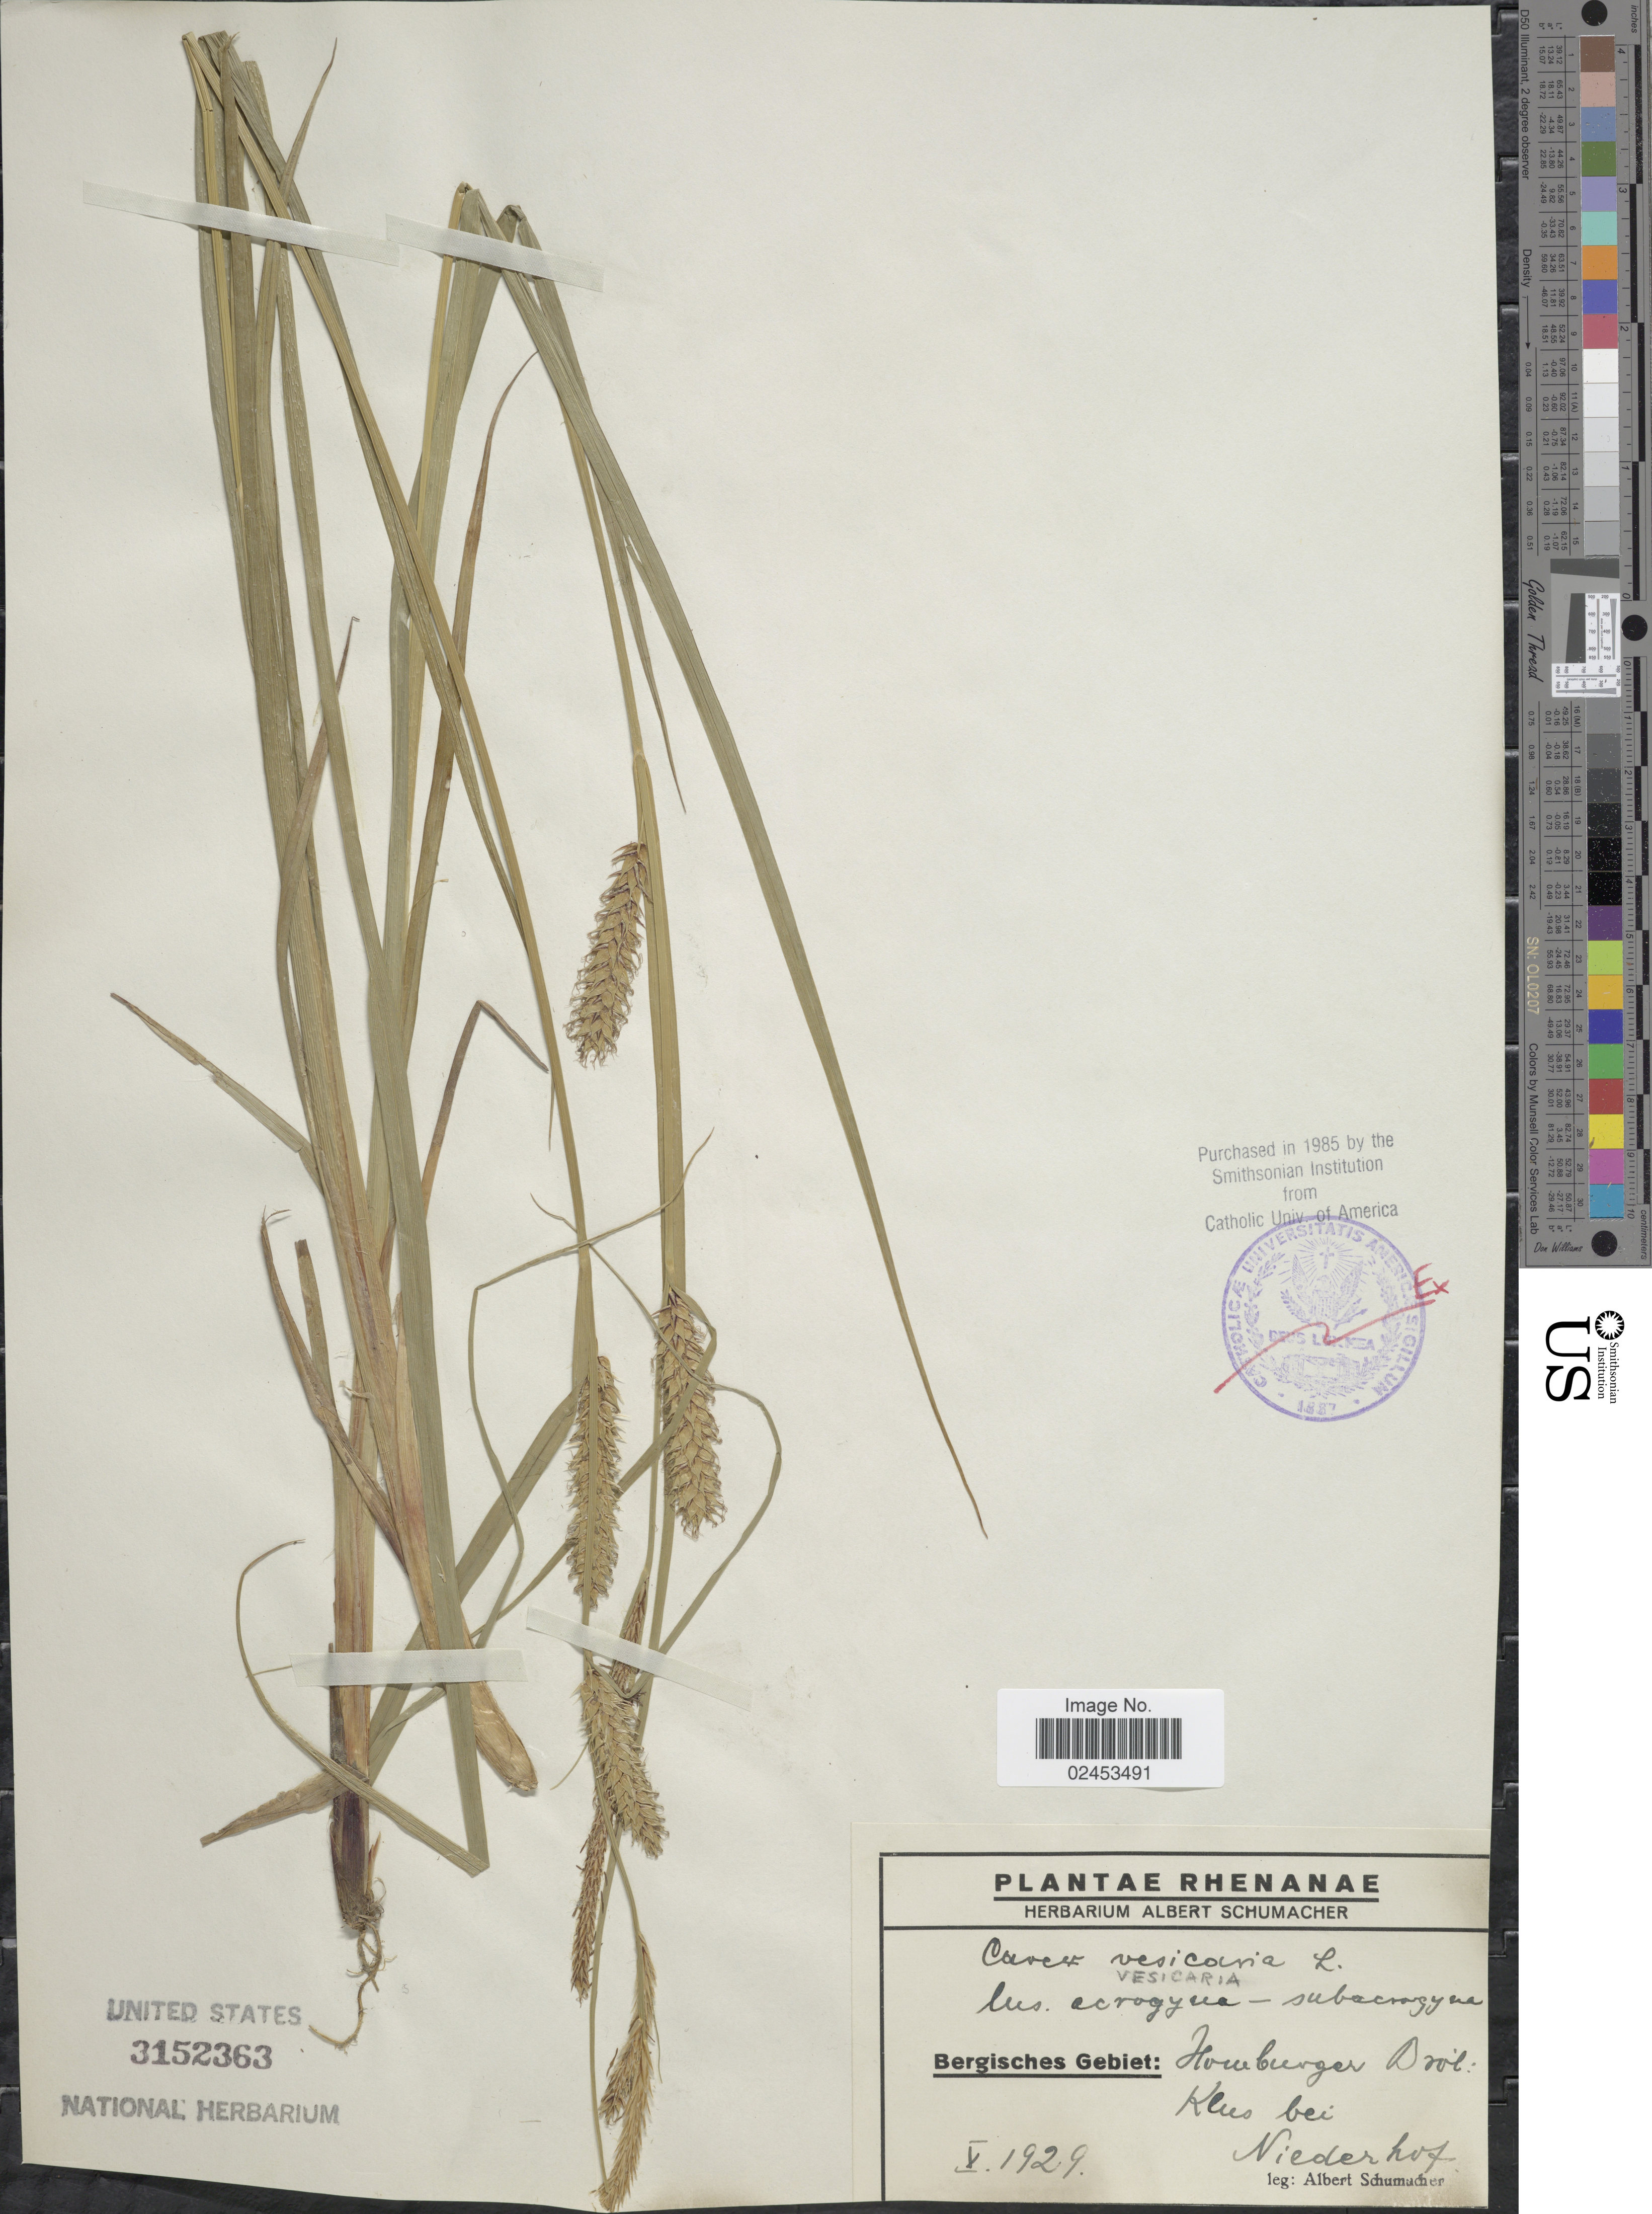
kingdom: Plantae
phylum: Tracheophyta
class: Liliopsida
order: Poales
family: Cyperaceae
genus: Carex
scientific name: Carex vesicaria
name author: L.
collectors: A. Schumacher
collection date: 1929-10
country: Germany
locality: Rhenanae, Bergisches Gebiet: Howburger Brol: Klus bei Niederhof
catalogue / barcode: US 3152363